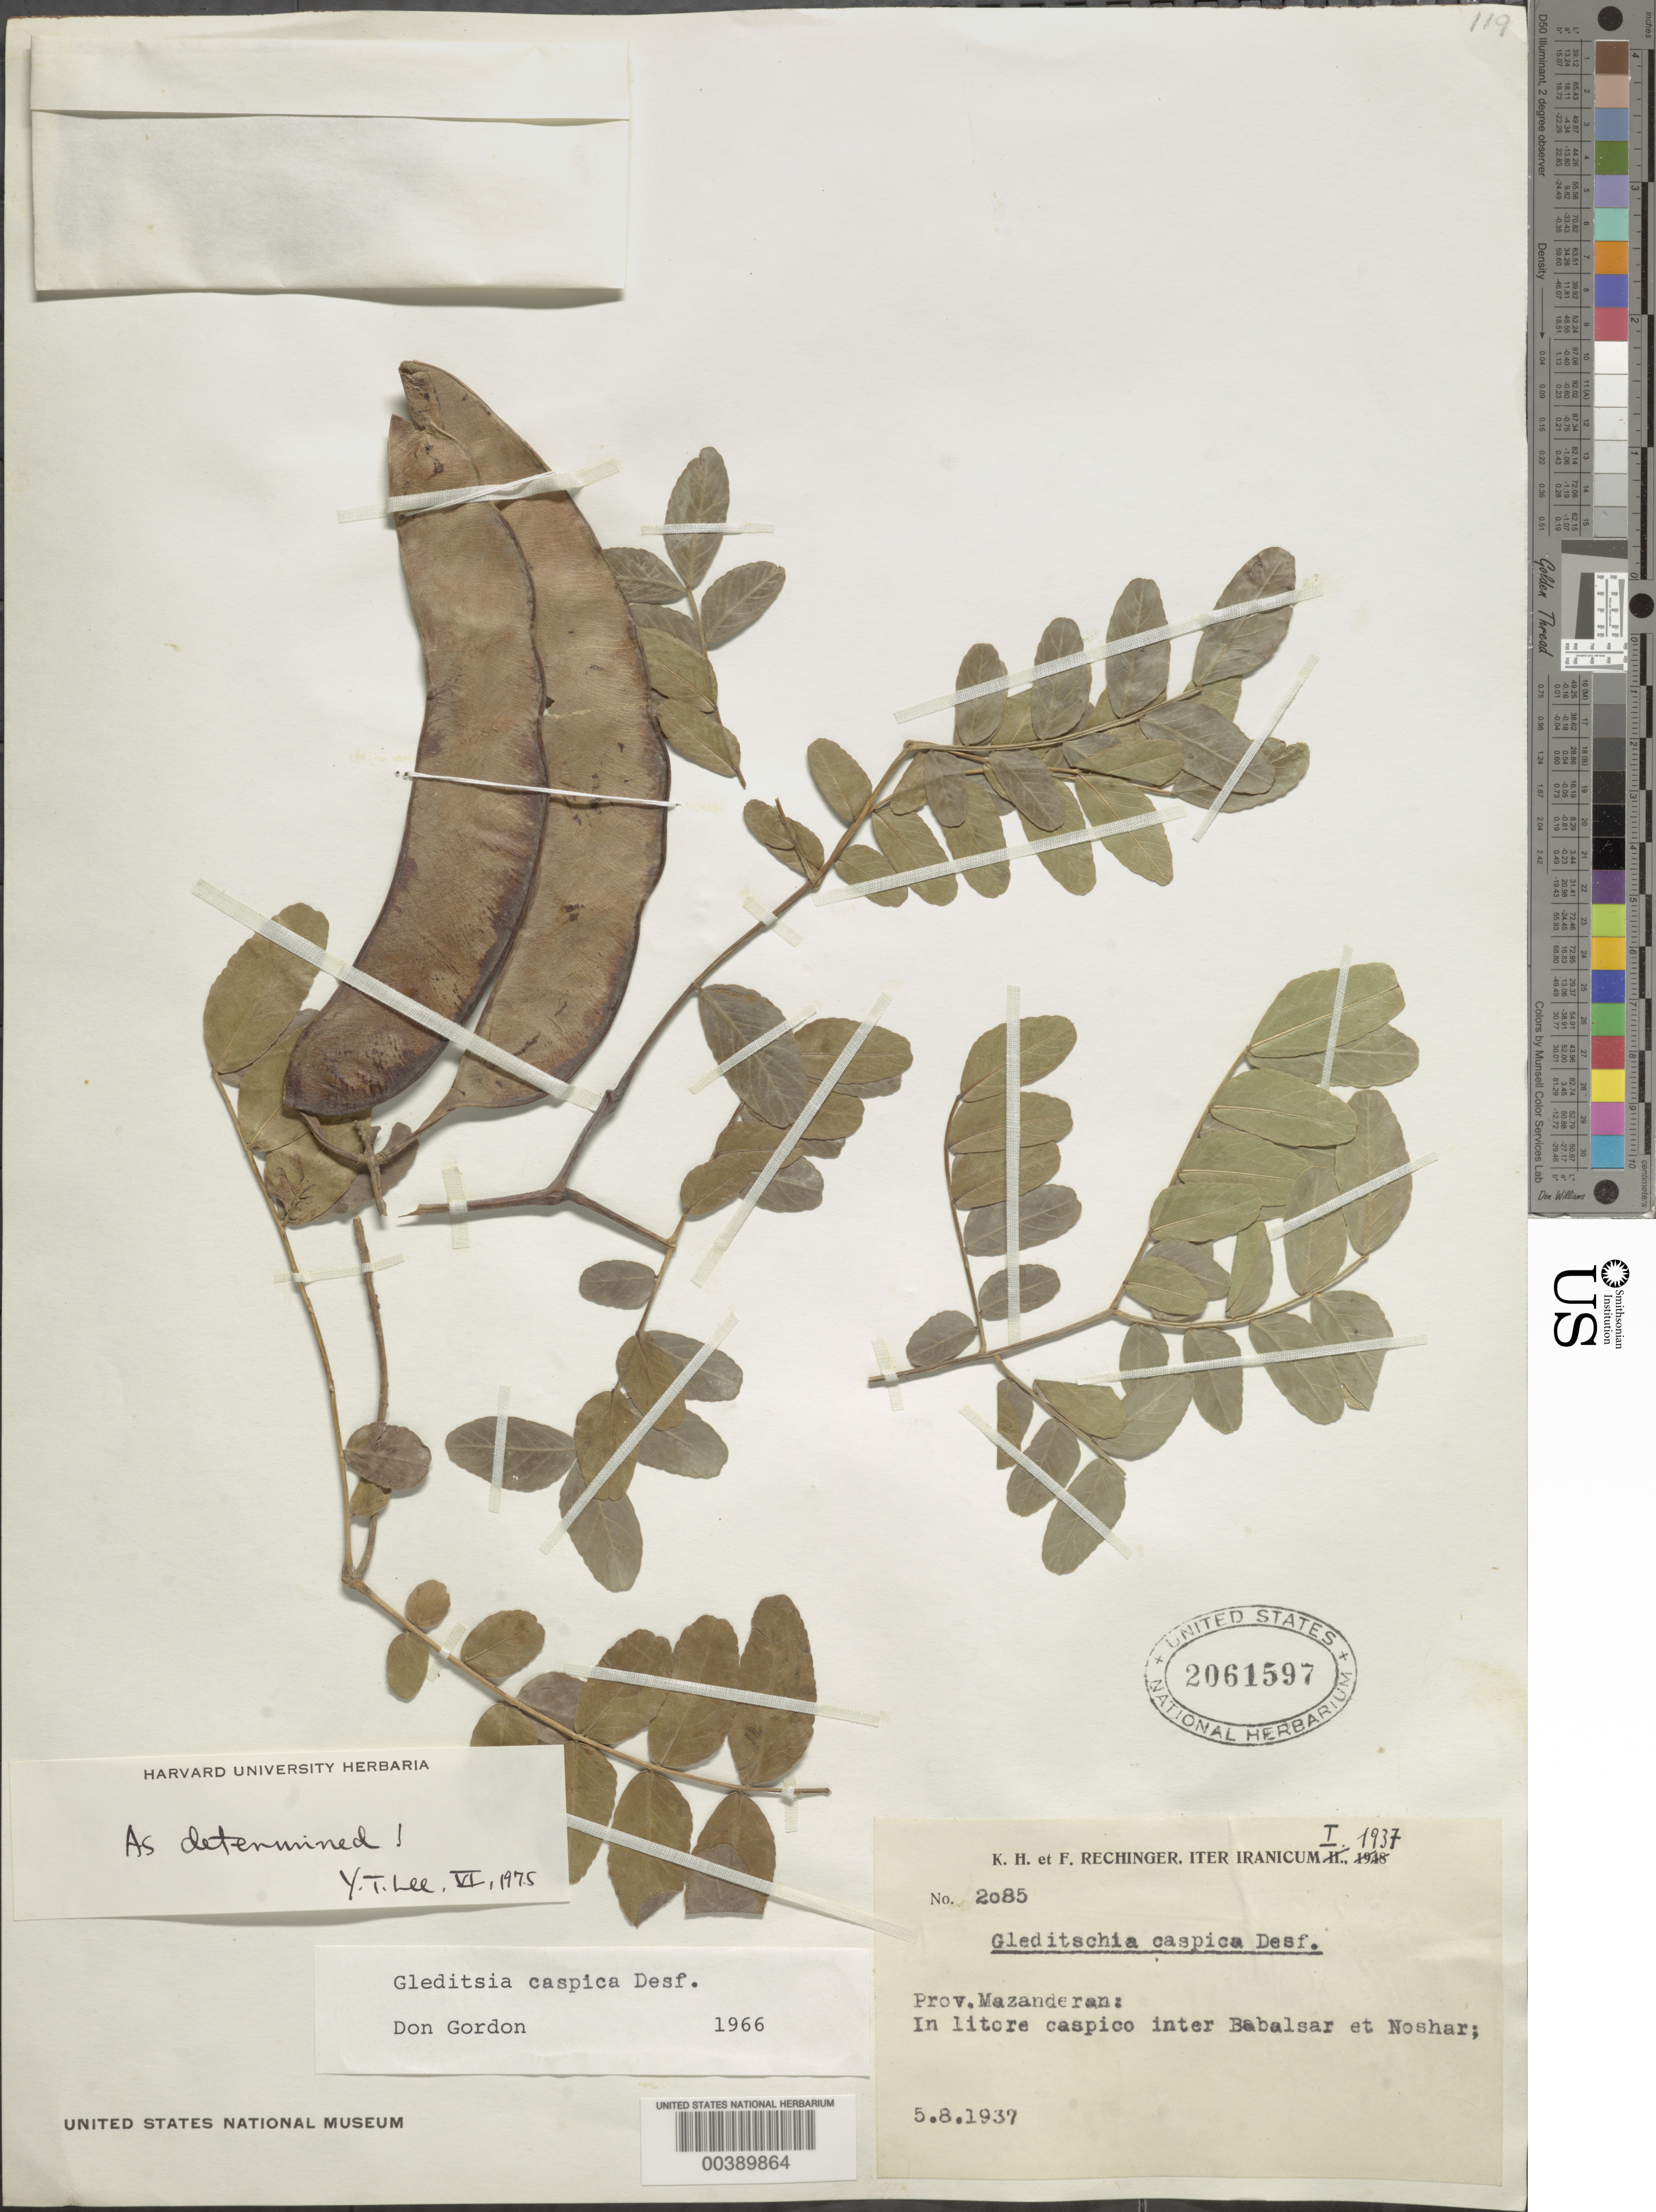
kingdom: Plantae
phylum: Tracheophyta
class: Magnoliopsida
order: Fabales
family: Fabaceae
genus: Gleditsia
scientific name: Gleditsia caspica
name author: Desf.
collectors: K. H. Rechinger & F. Rechinger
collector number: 2085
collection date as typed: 05 Aug 1937 or 08 May 1937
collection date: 1937-05-08 or 1937-08-05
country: Iran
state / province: Mazandaran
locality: Inter babalsar et noshar. [between babol sar and neshar.]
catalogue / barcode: US 2061597